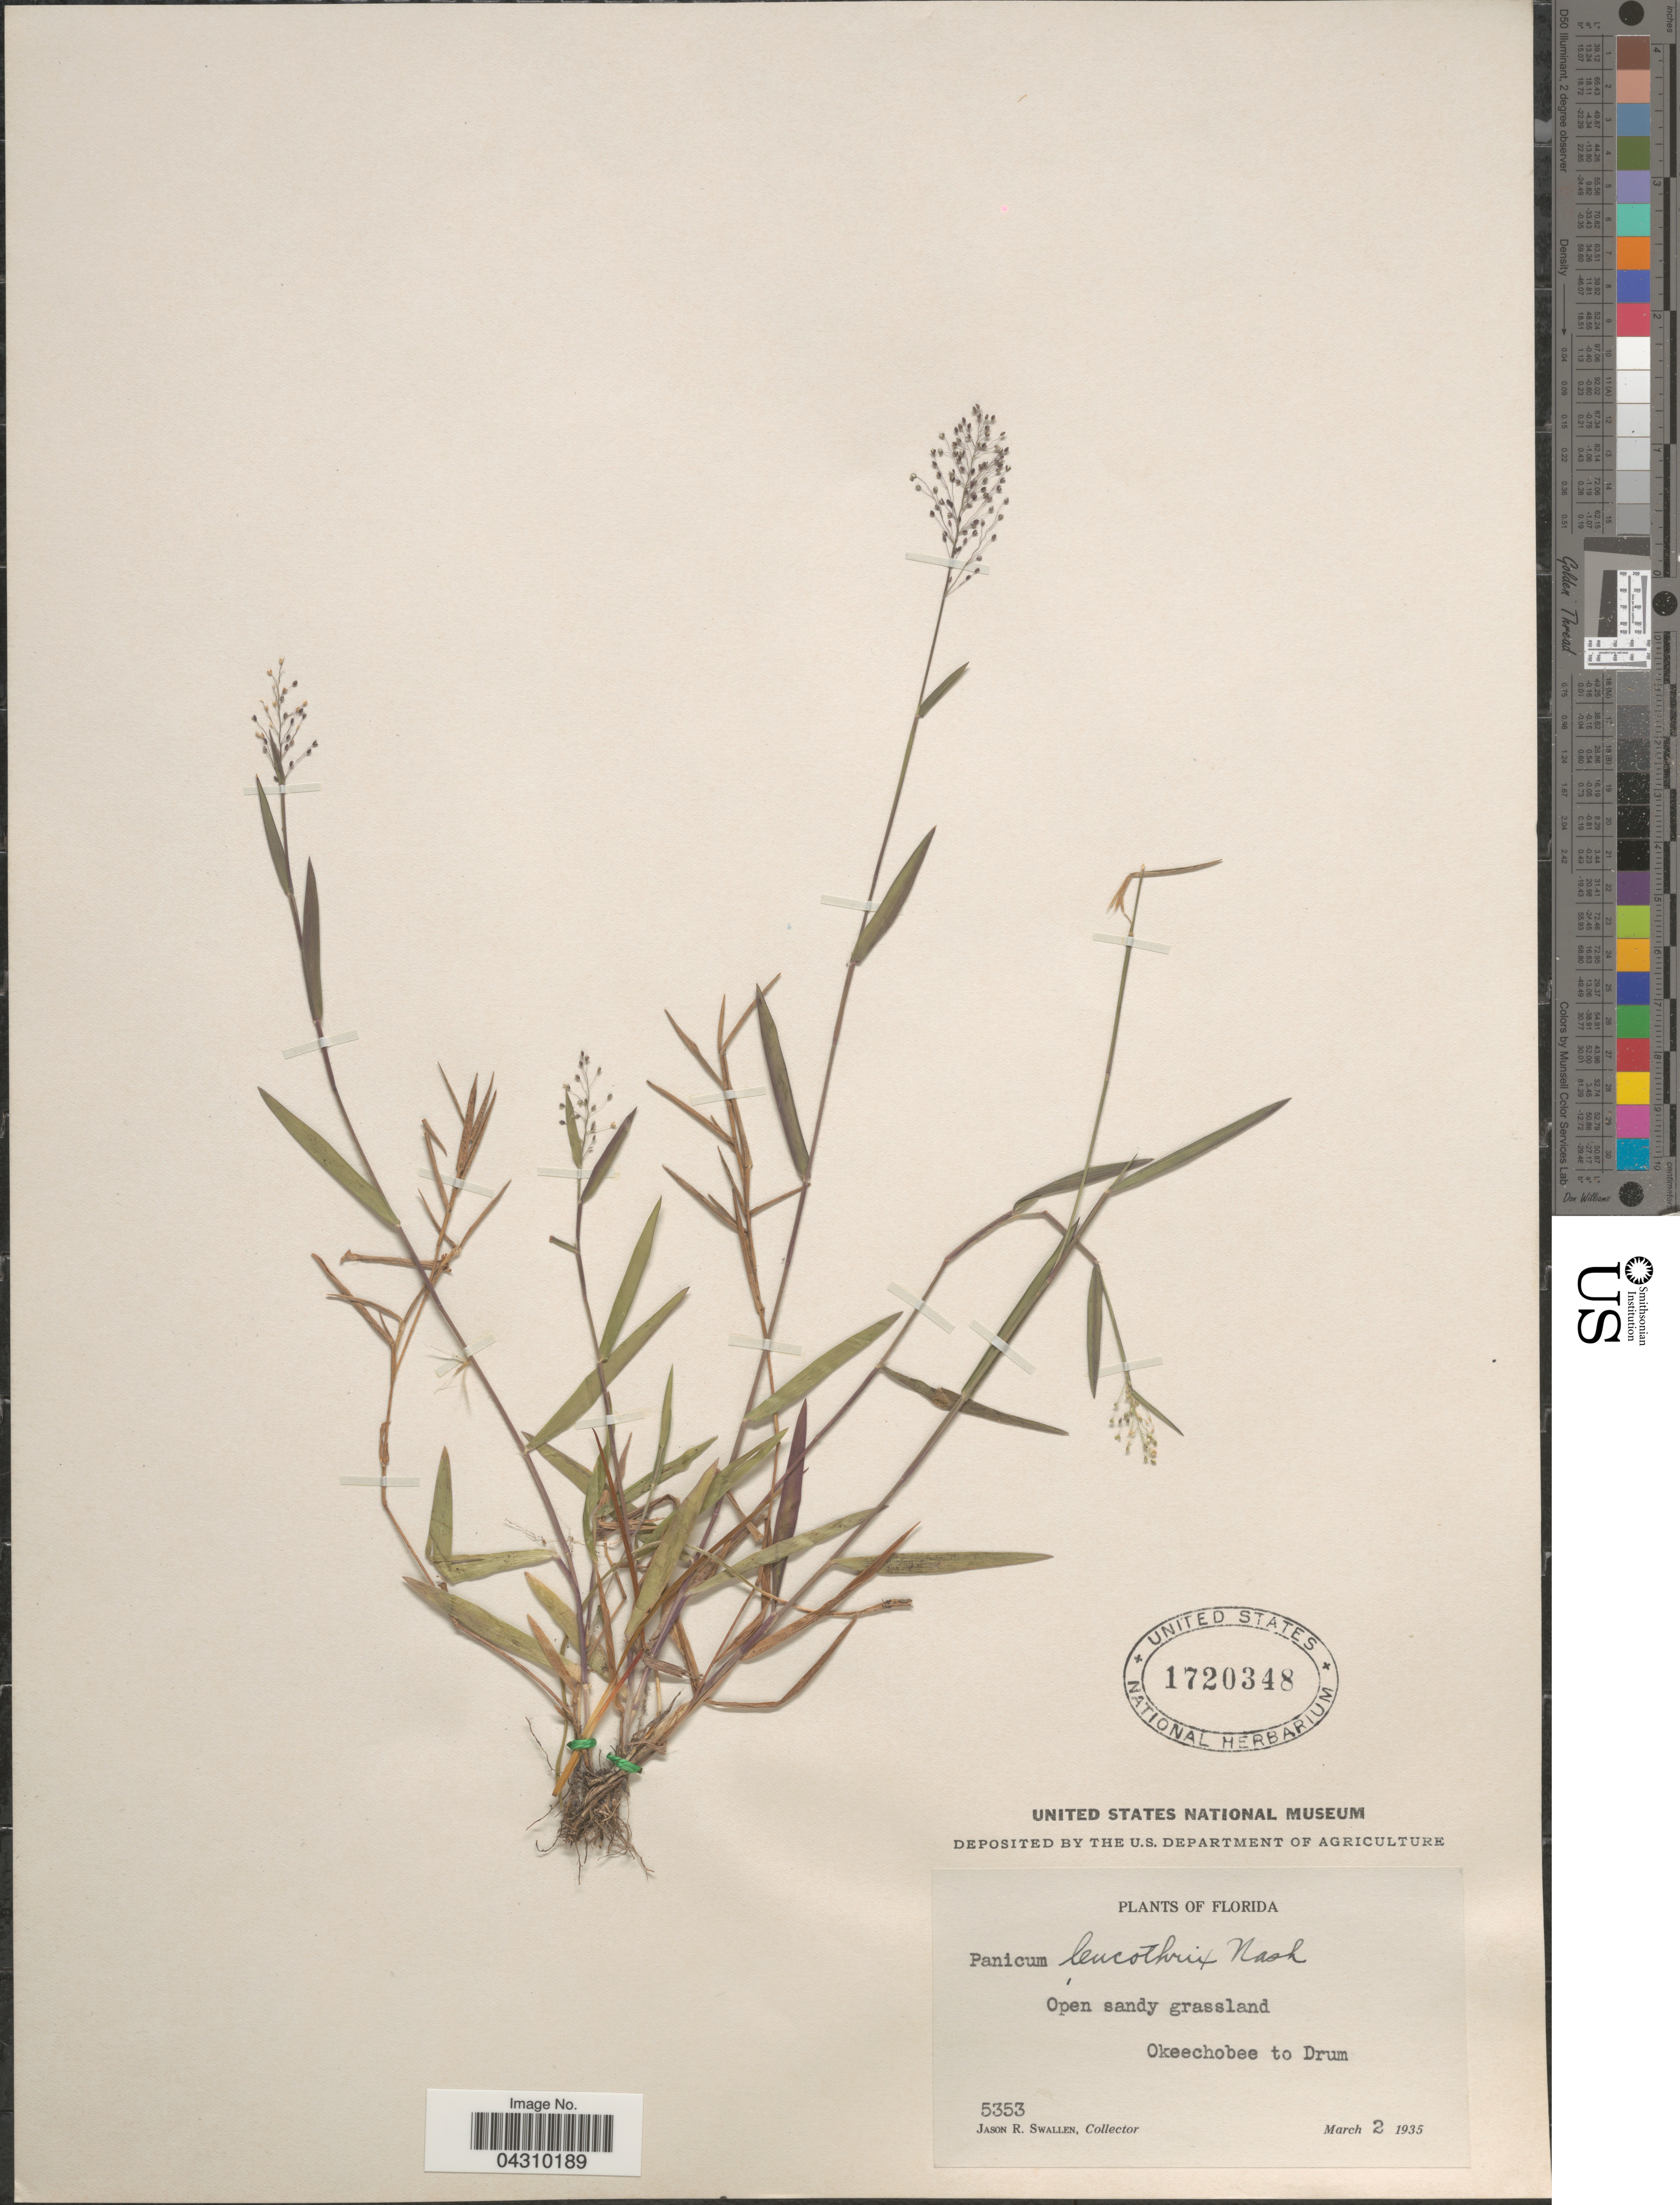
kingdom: Plantae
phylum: Tracheophyta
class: Liliopsida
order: Poales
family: Poaceae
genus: Dichanthelium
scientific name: Dichanthelium acuminatum var. acuminatum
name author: (Sw.) Gould & C.A. Clark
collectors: J. R. Swallen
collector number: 5353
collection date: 1935-03-02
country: United States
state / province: Florida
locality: Open sandy grassland. Okeechobee to Drum.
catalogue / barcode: US 1720348